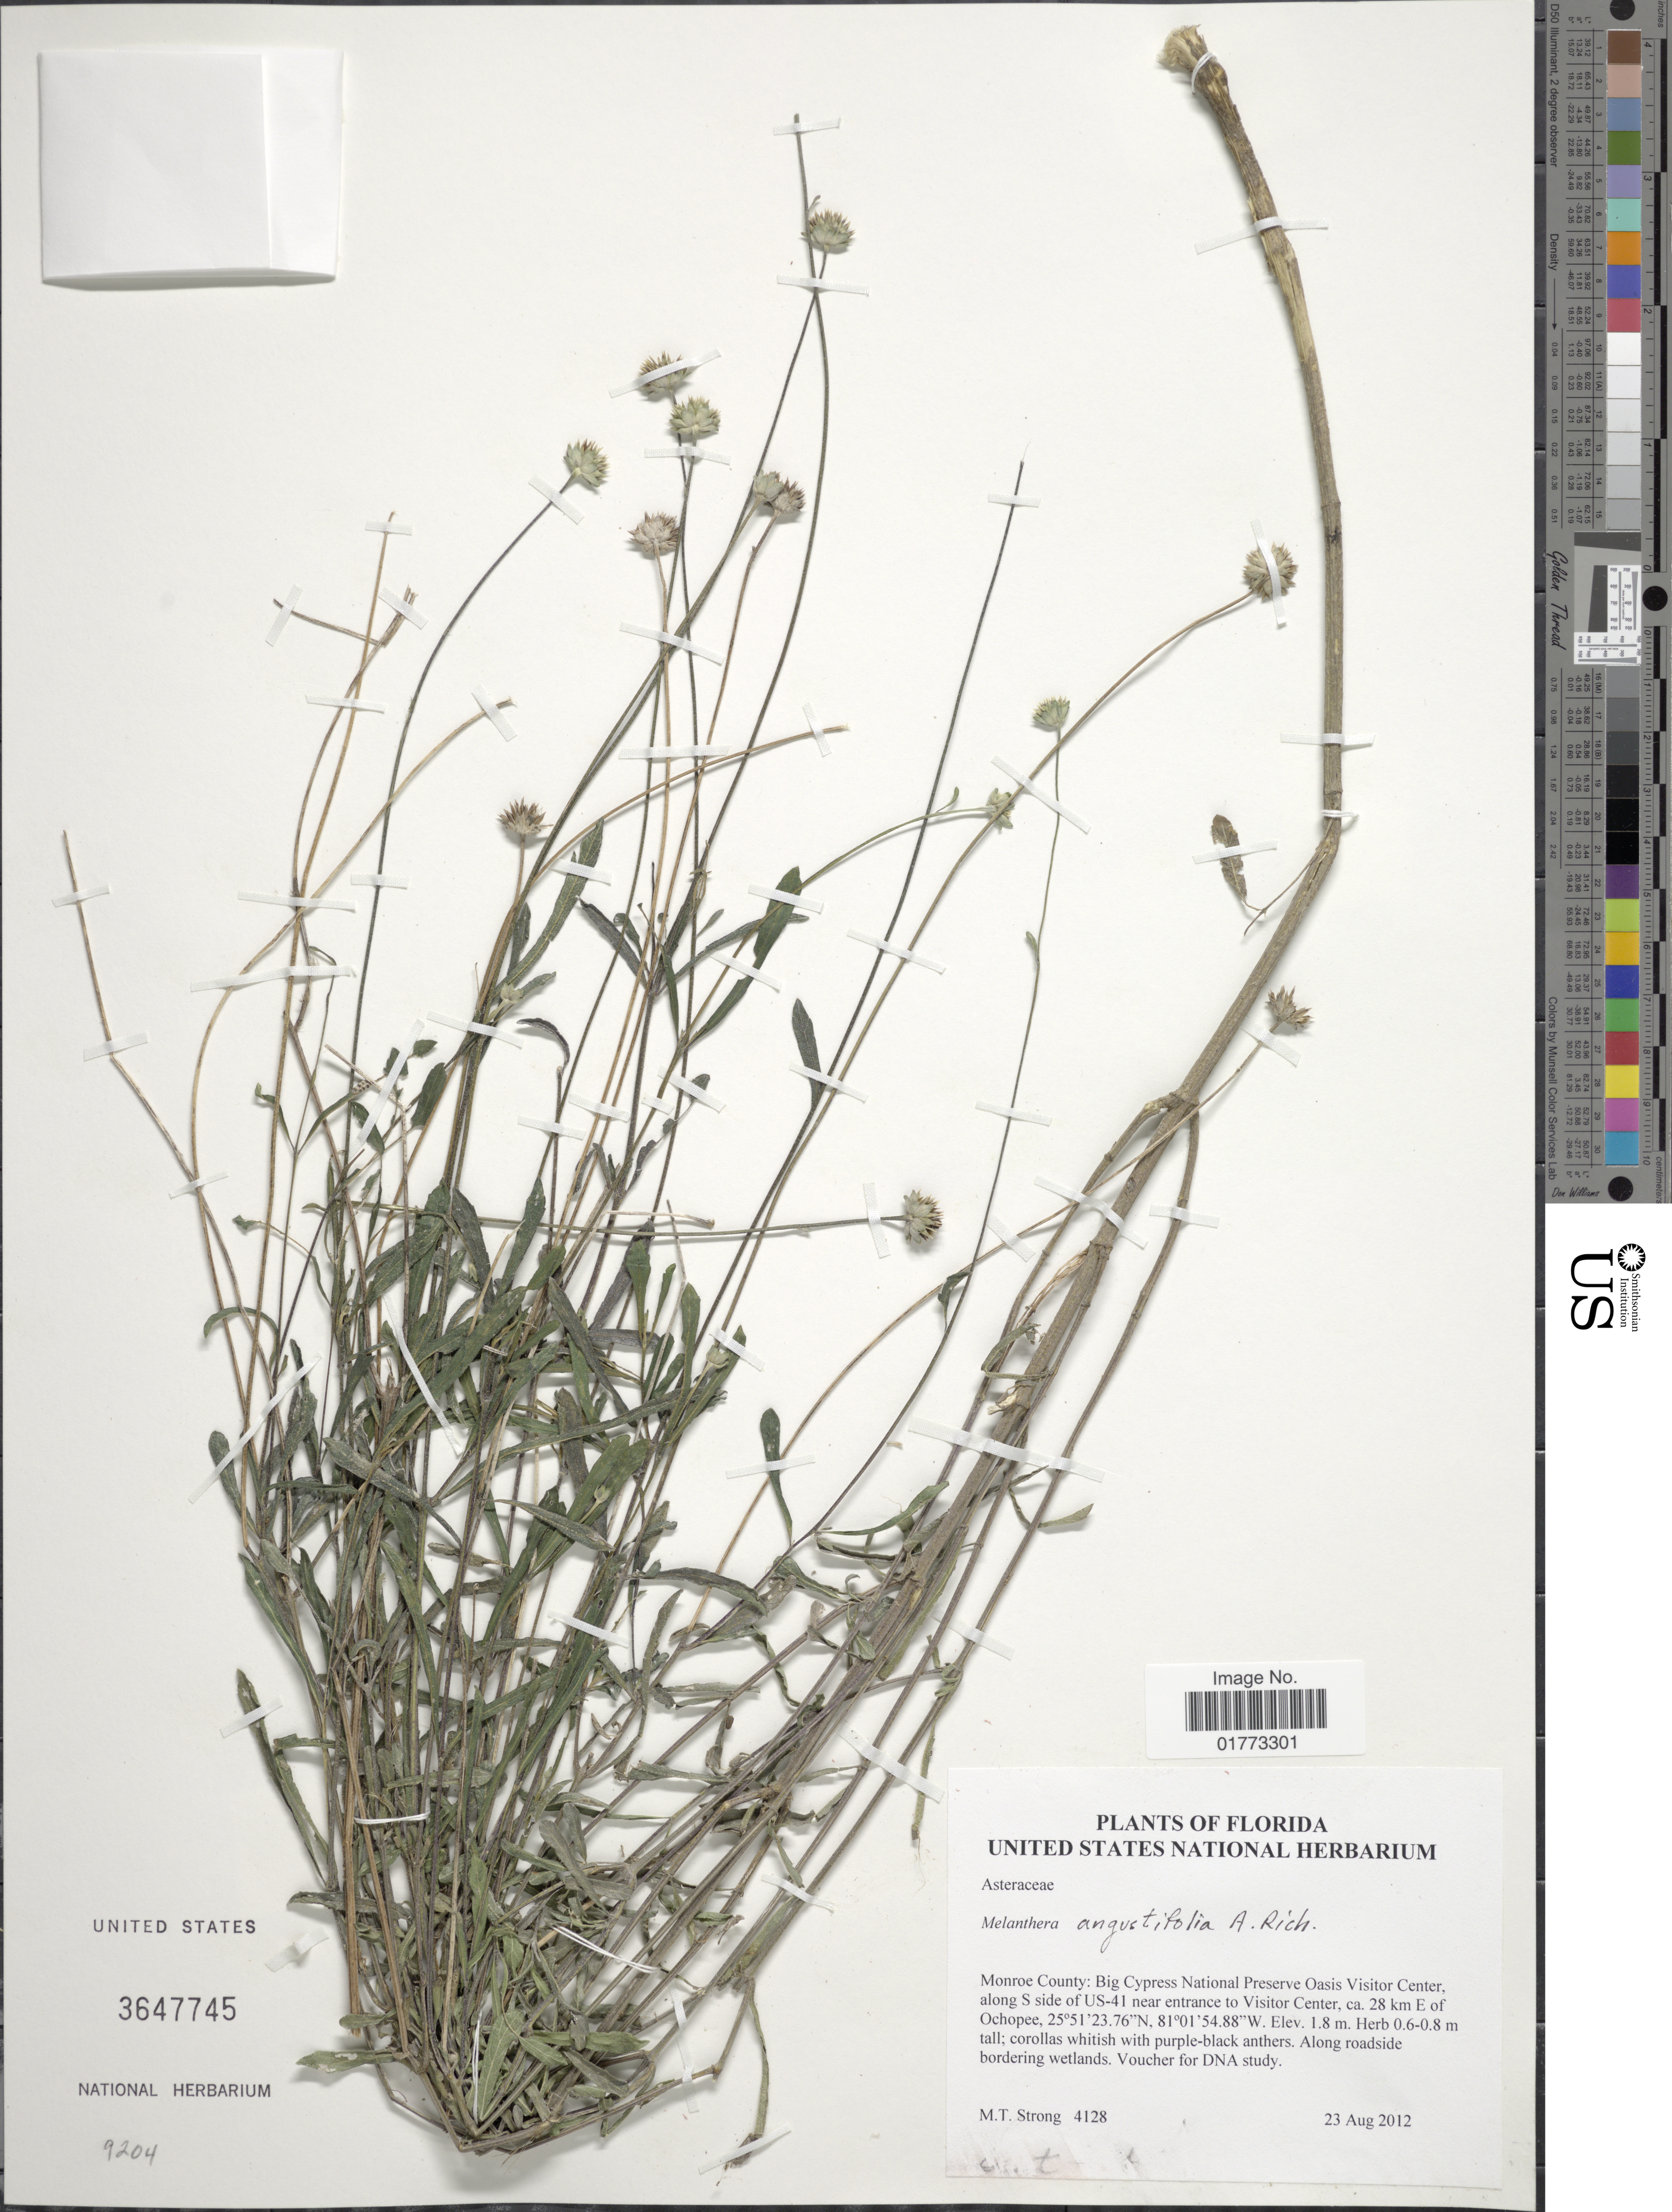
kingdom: Plantae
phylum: Tracheophyta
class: Magnoliopsida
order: Asterales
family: Asteraceae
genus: Melanthera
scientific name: Melanthera angustifolia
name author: A. Rich. in Sagra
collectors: M. T. Strong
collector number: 4128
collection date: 2012-08-23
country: United States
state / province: Florida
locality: Monroe County: Big Cypress National Preserve Oasis Visitor Center, along S side of US-41 near entrance to Visitor Center, ca. 28 km E of Ochopee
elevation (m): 1.8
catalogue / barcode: US 3647745